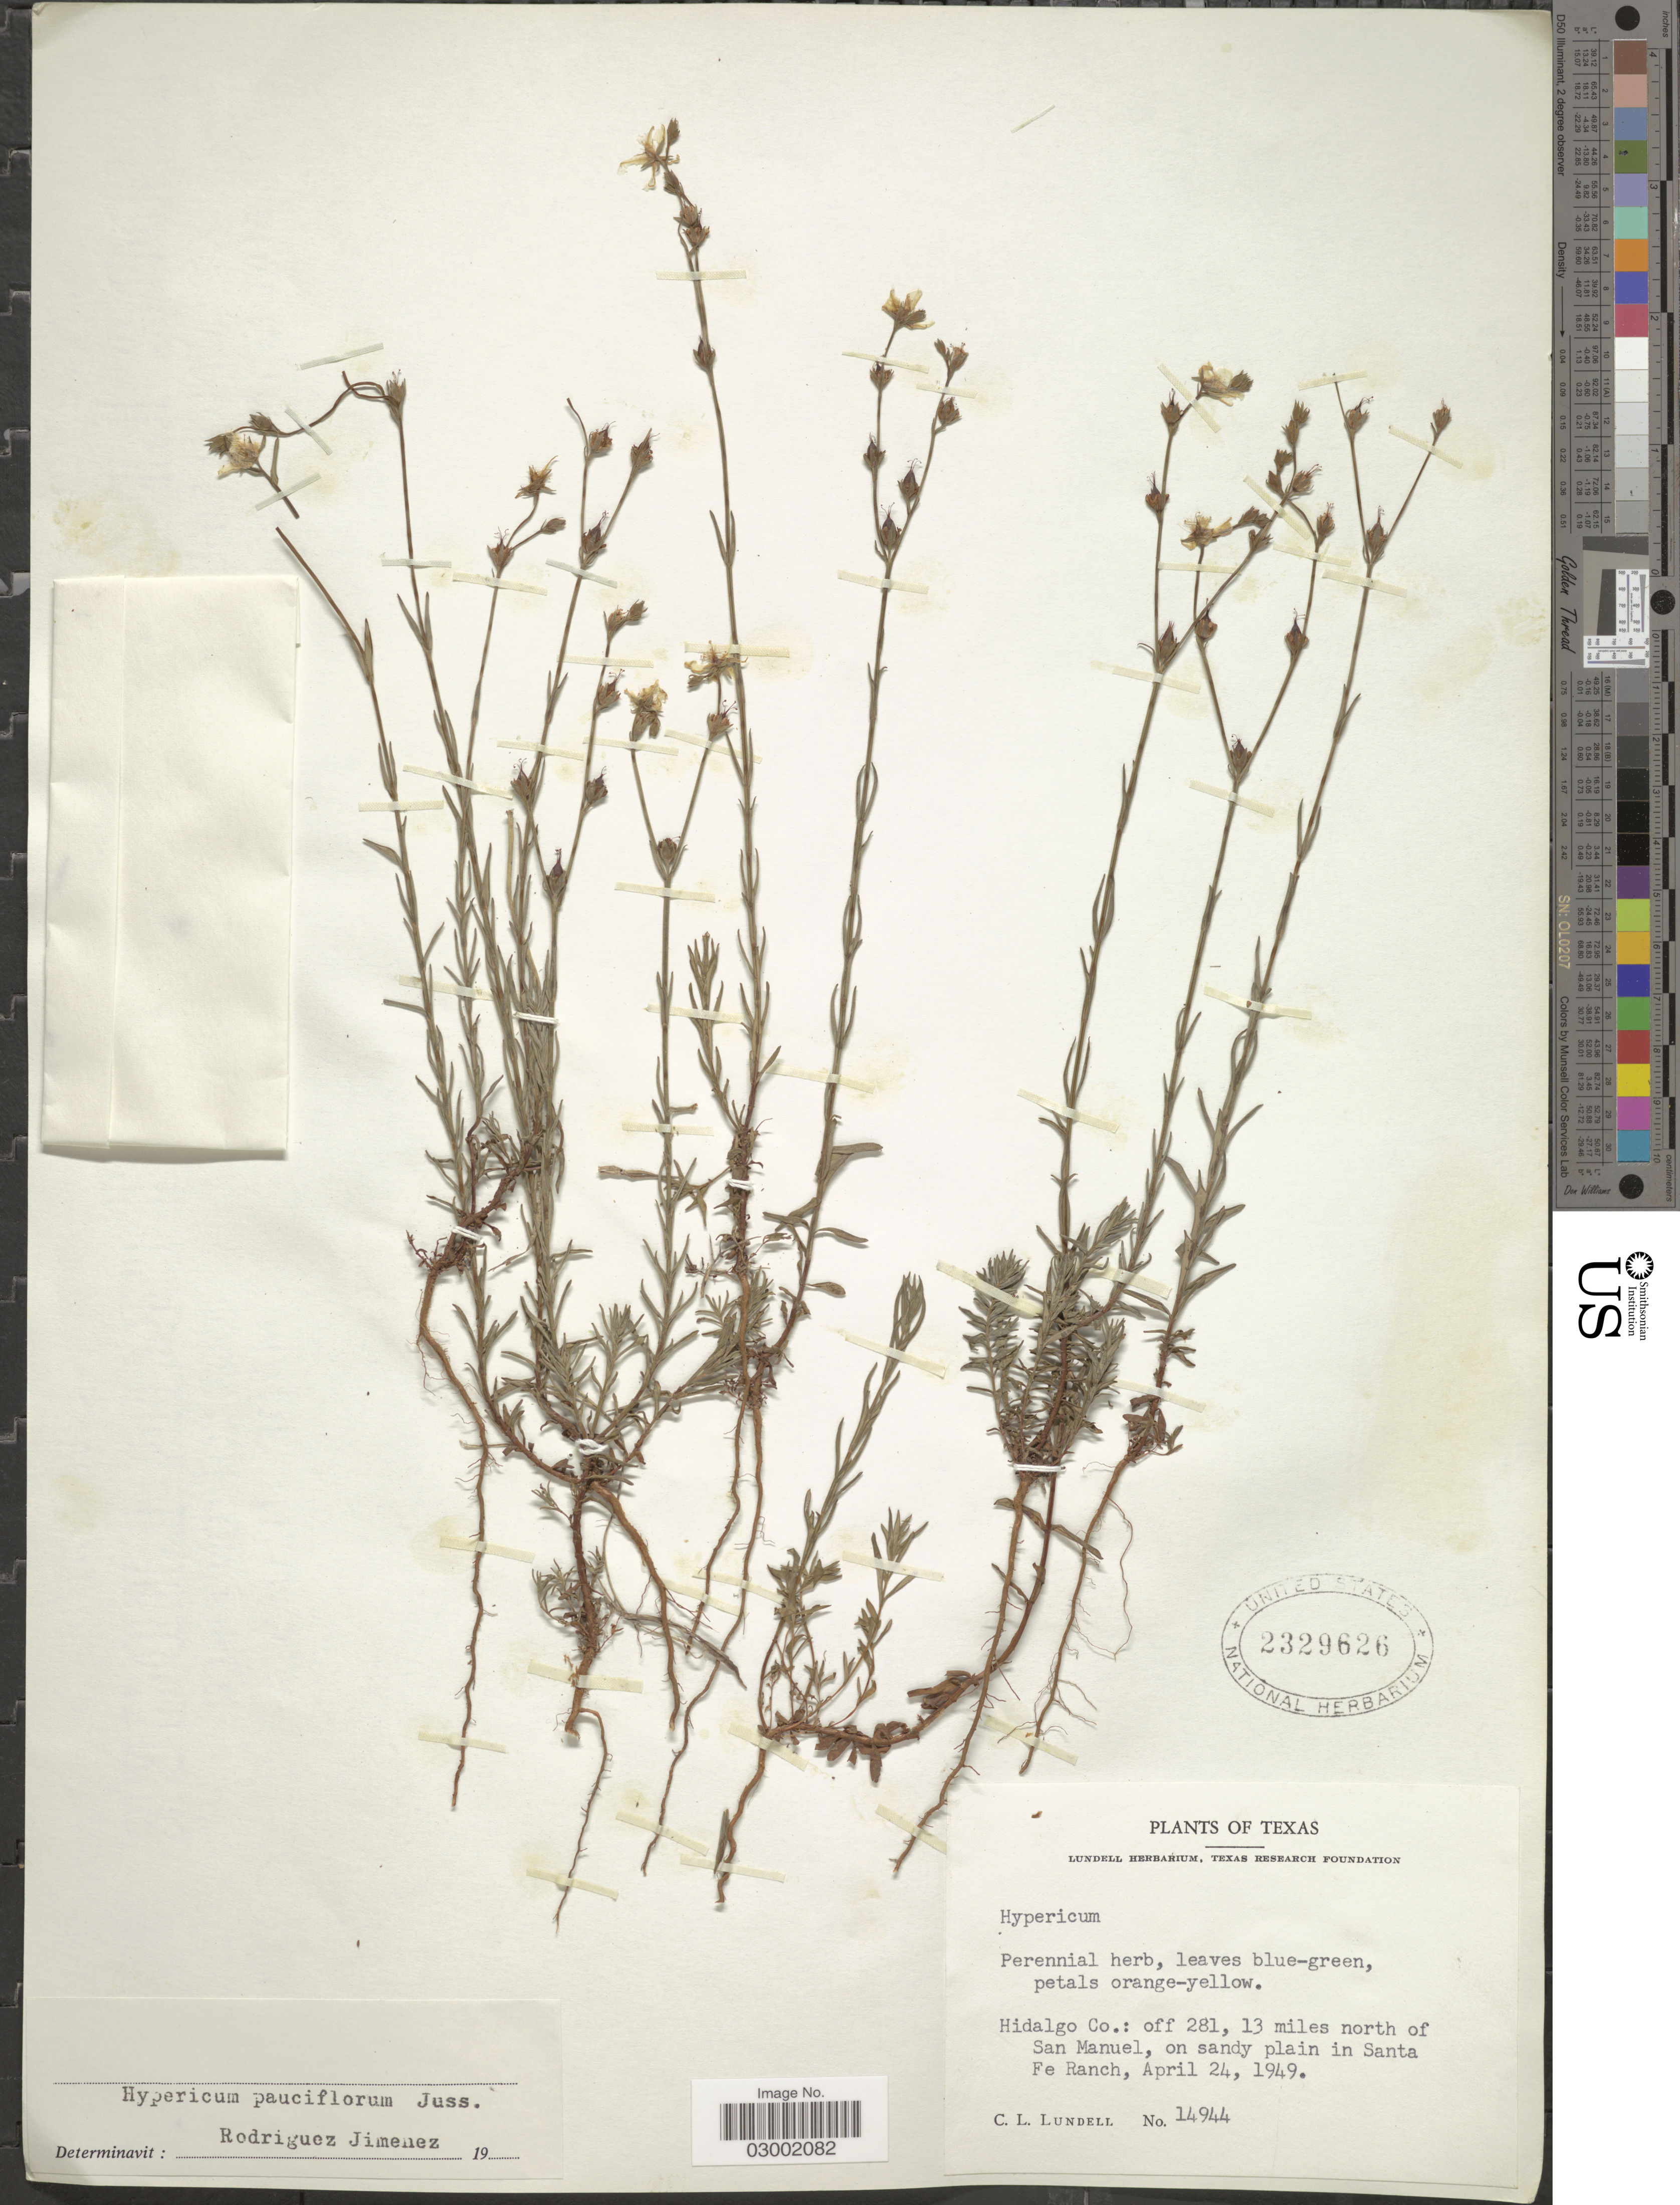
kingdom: Plantae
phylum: Tracheophyta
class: Magnoliopsida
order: Malpighiales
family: Hypericaceae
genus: Hypericum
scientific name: Hypericum pauciflorum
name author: Kunth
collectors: C. L. Lundell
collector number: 14944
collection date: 1949-04-24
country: United States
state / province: Texas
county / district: Hidalgo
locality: Hidalgo Co.: off 281, 13 miles north of San Manuel, on sandy plain in Santa Fe Ranch.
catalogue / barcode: US 2329626